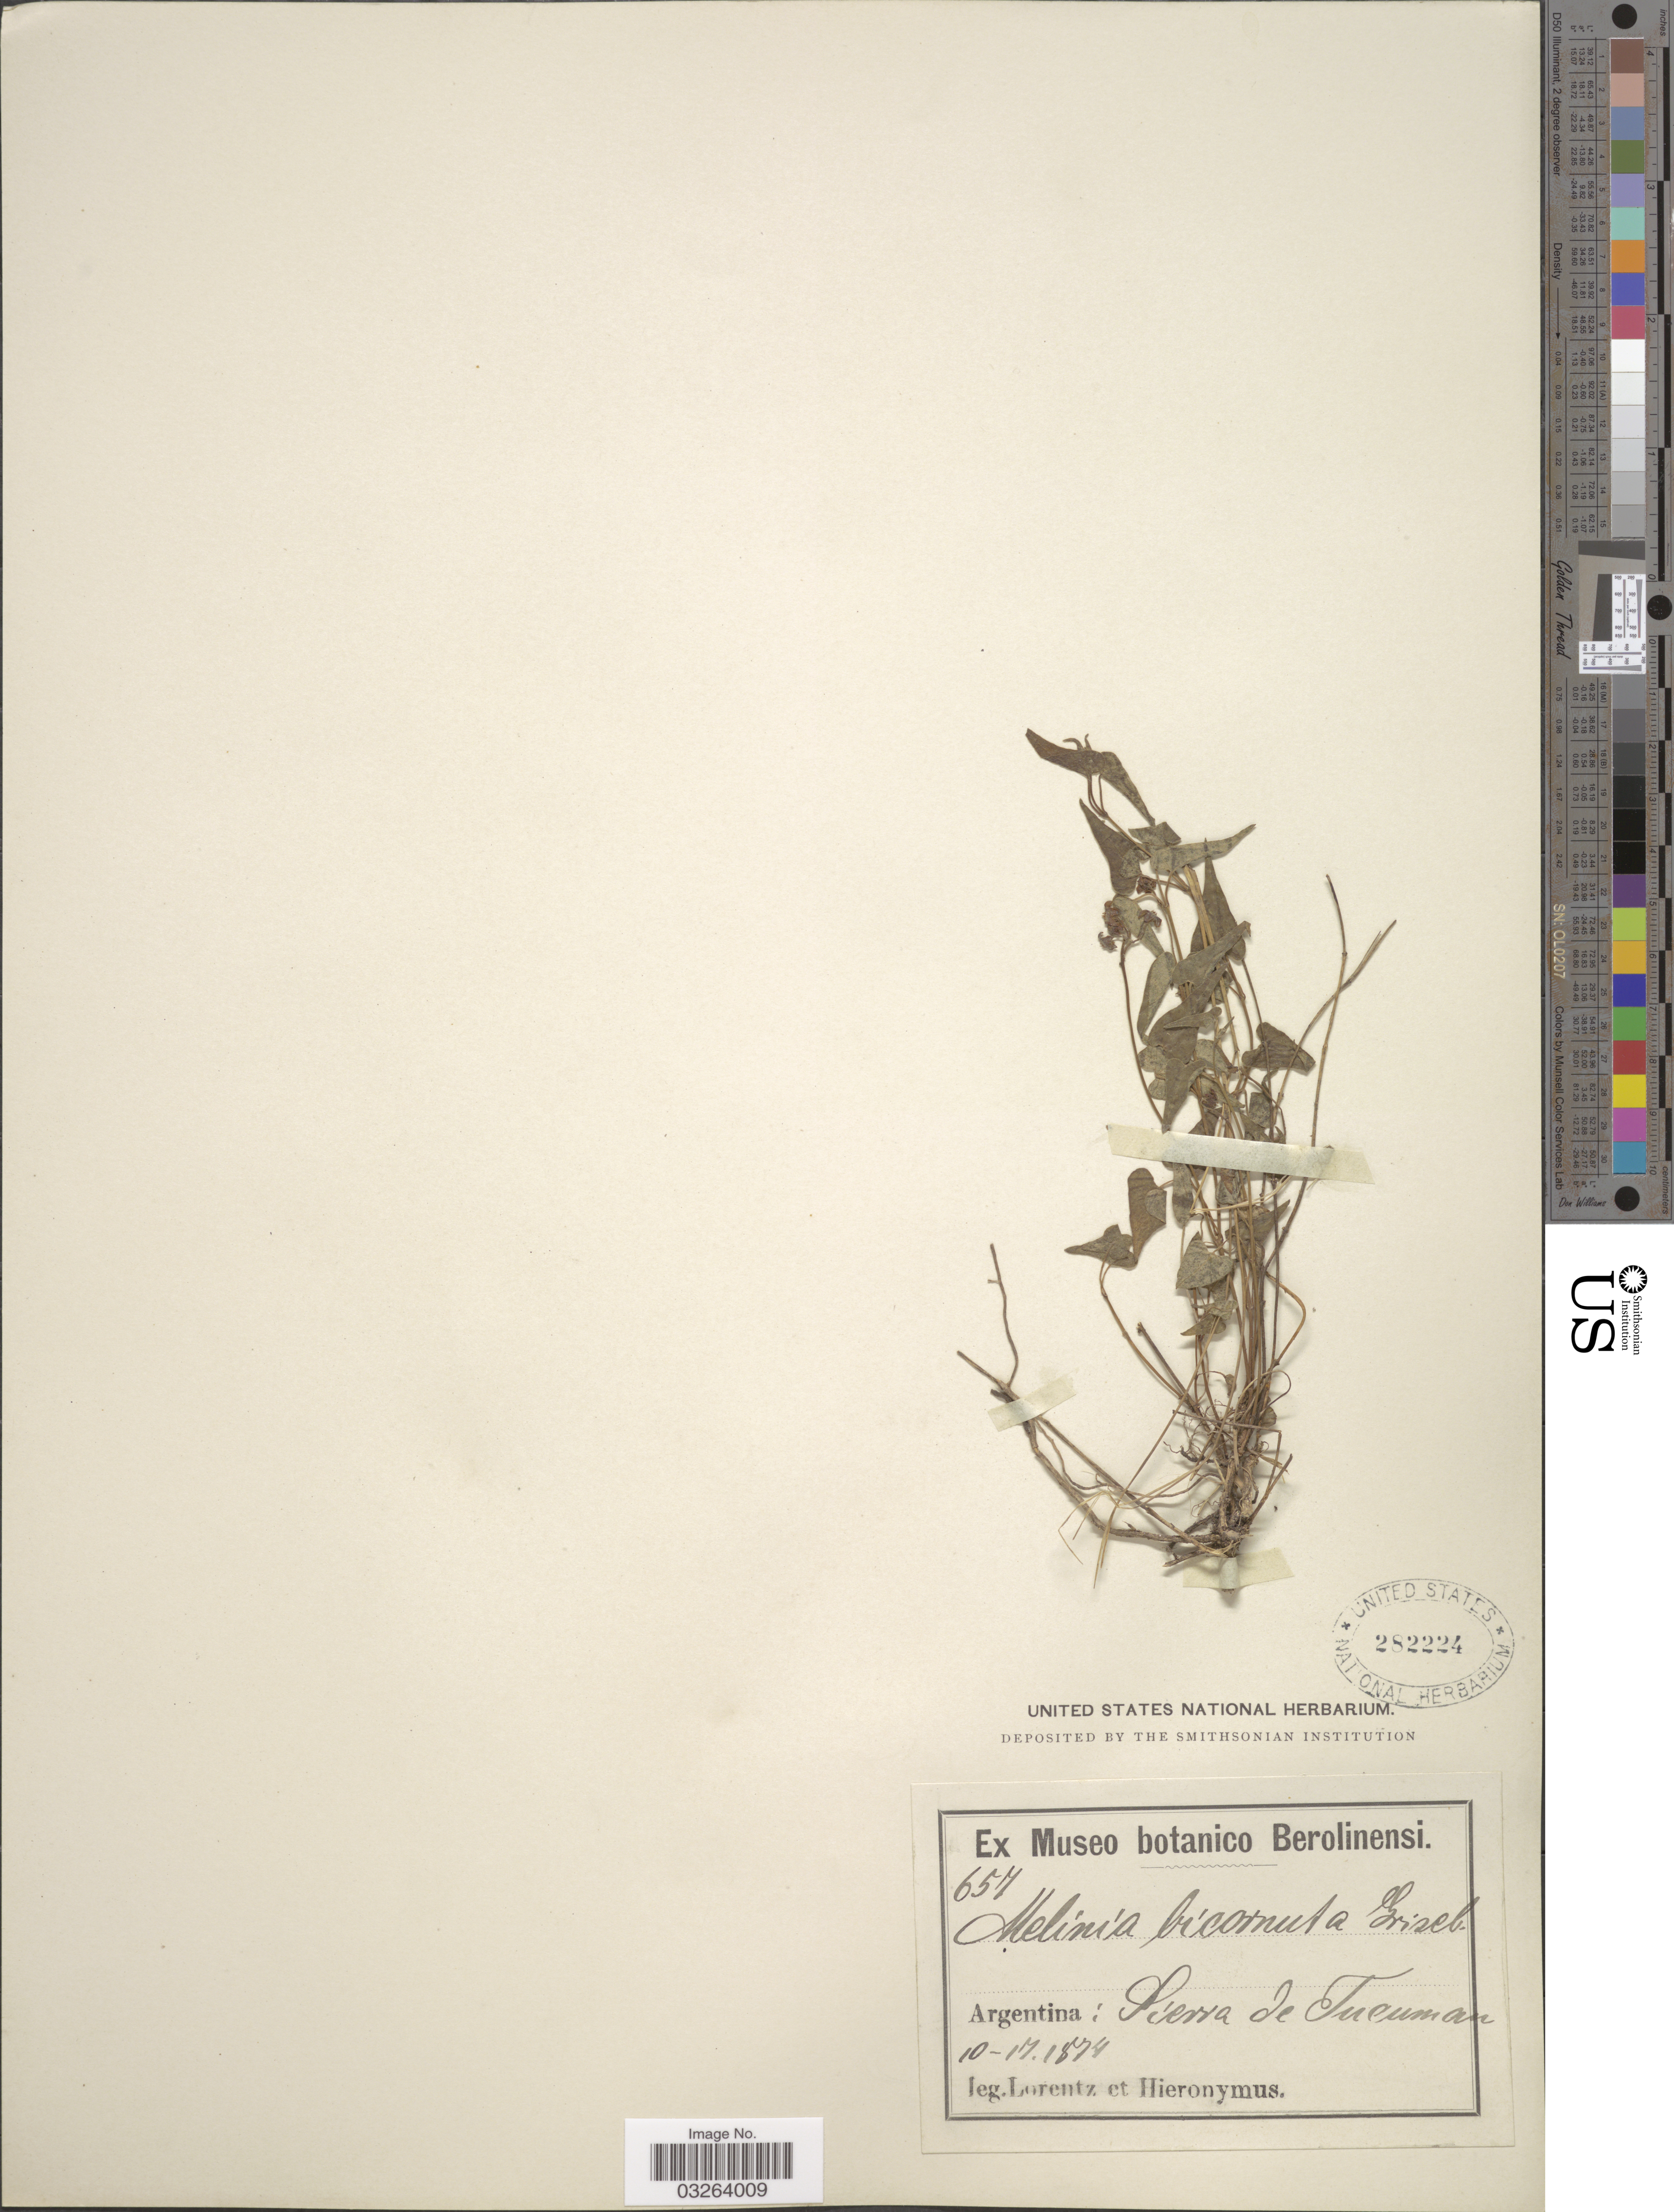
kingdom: Plantae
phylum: Tracheophyta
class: Magnoliopsida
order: Gentianales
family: Apocynaceae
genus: Aphanostelma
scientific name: Aphanostelma bicornutum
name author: (Griseb.) Malme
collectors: -. Lorentz & -. Hieronymus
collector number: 657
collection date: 1874-01-17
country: Argentina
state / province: Tucuman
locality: Sierra de Tucuman.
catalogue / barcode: US 282224